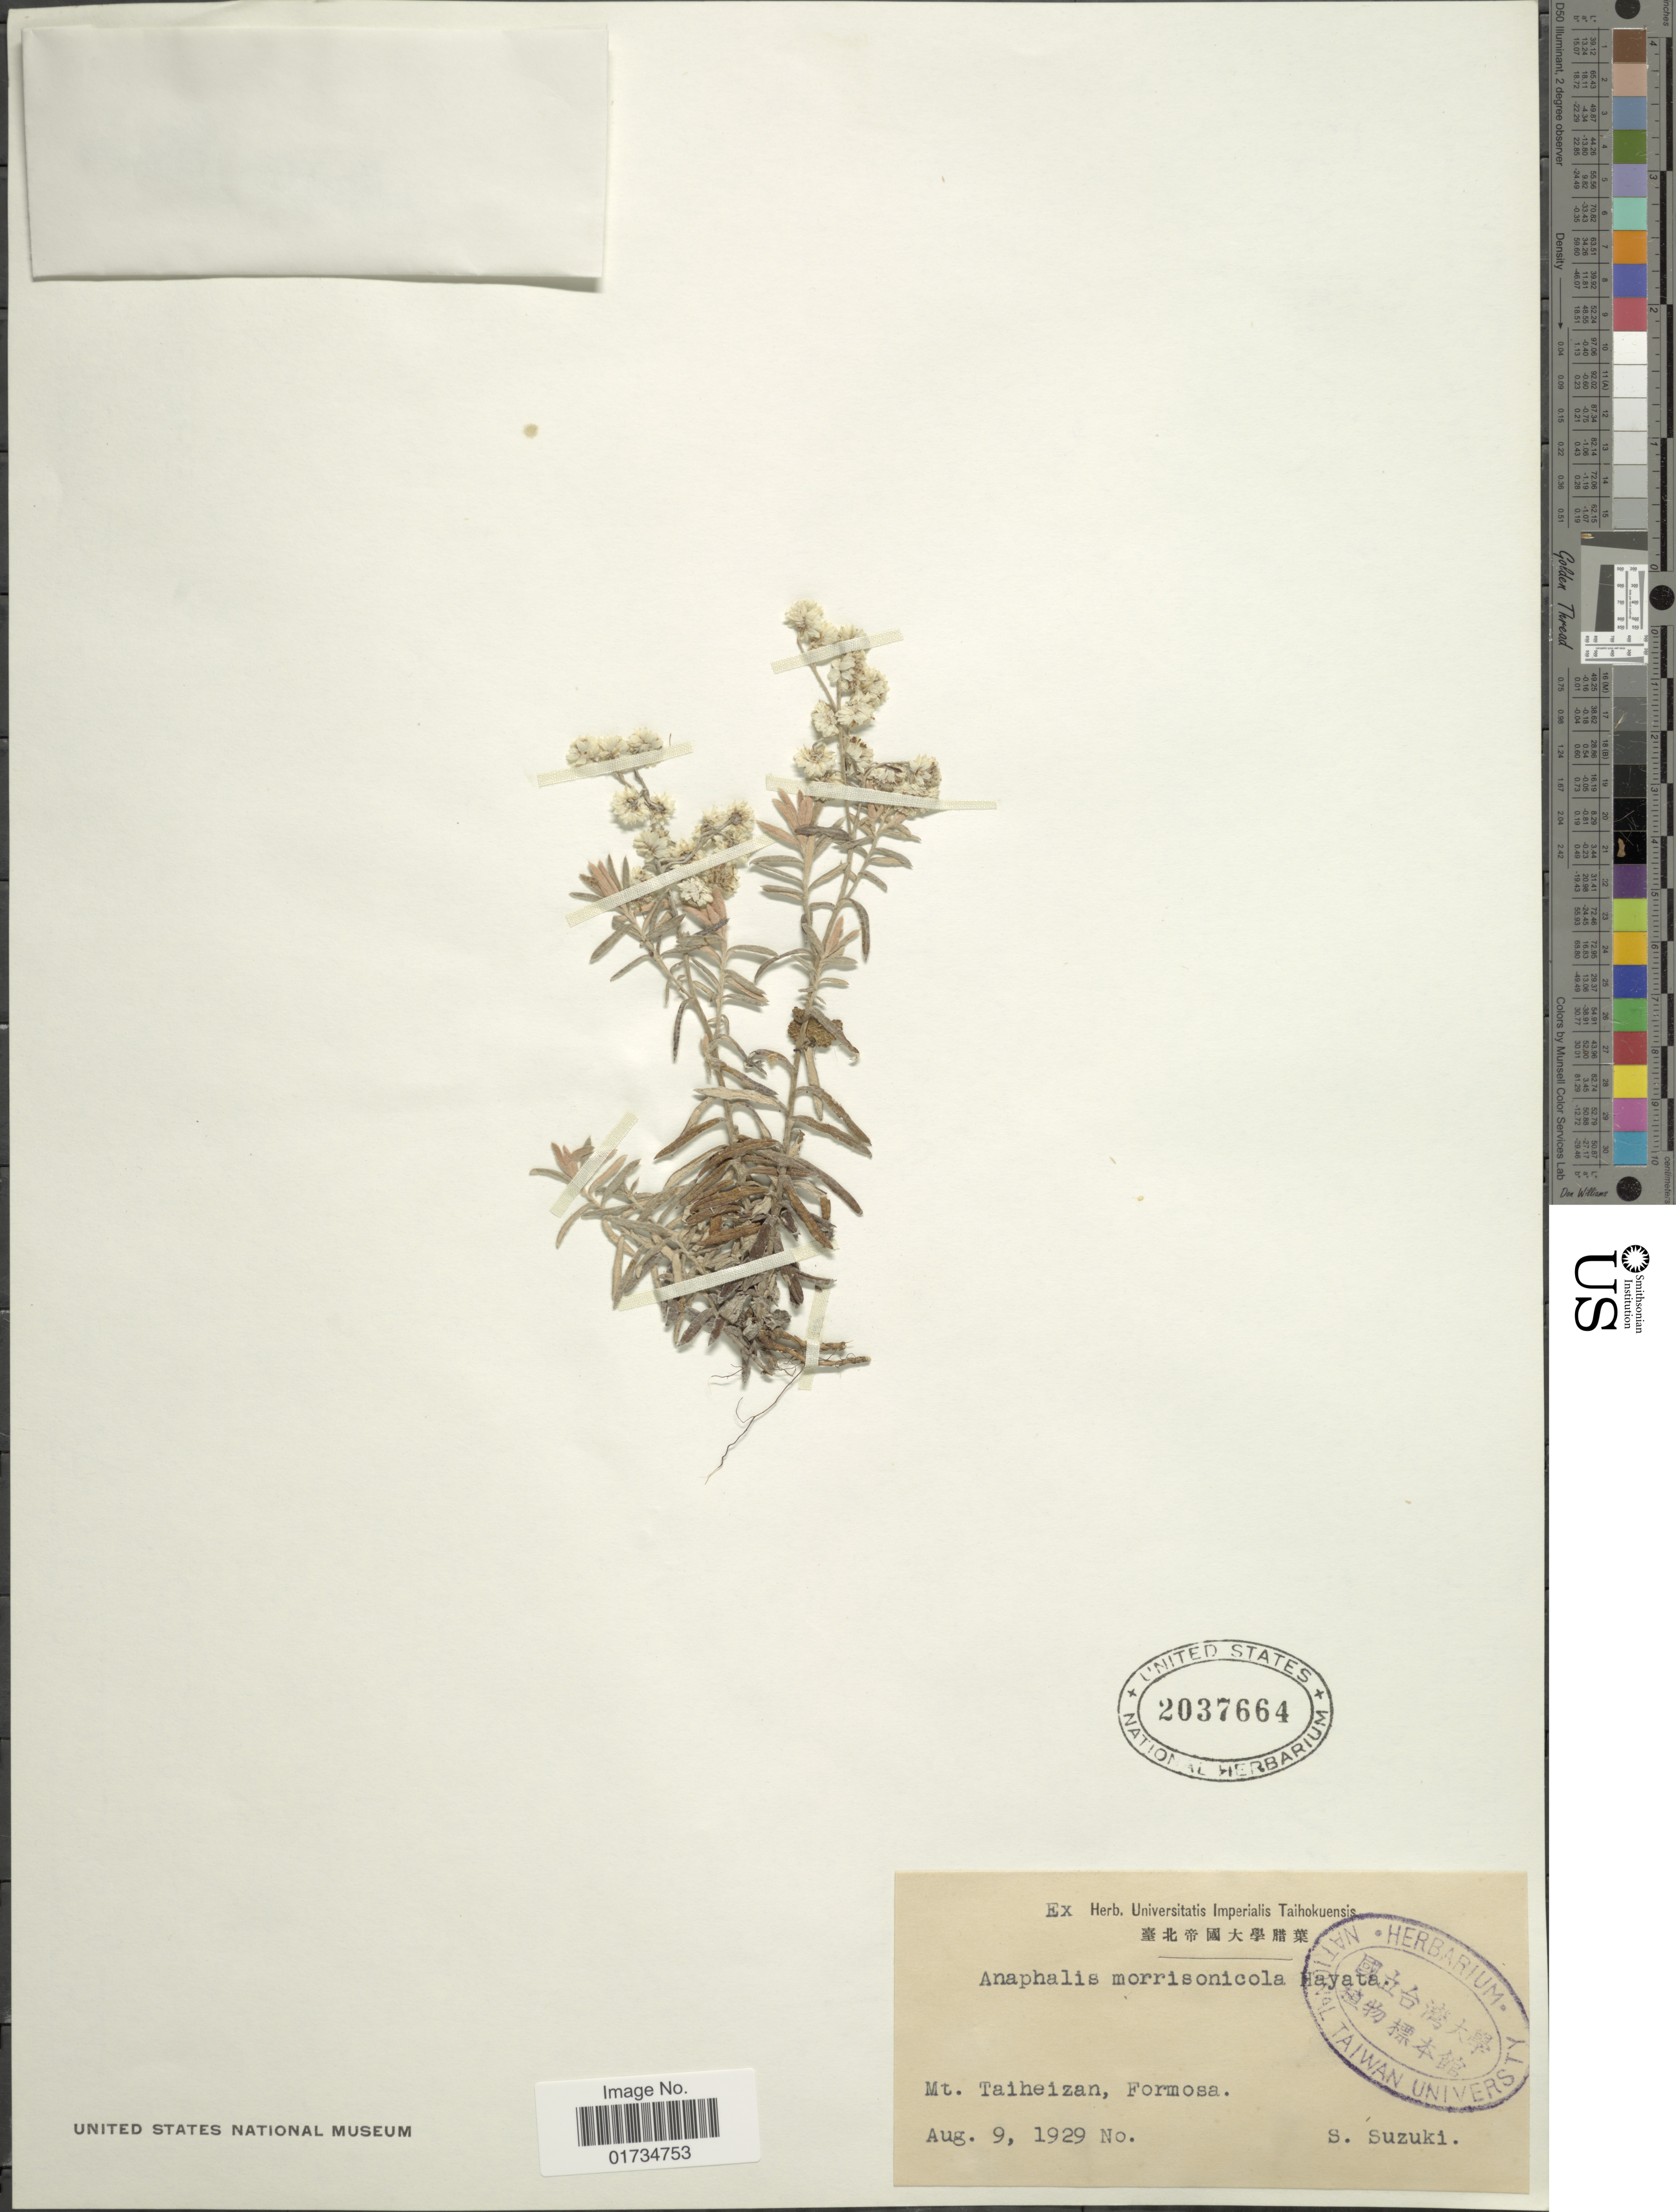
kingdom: Plantae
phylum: Tracheophyta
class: Magnoliopsida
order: Asterales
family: Asteraceae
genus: Anaphalis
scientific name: Anaphalis morrisonicola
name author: Hayata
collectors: S. Suzuki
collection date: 1929-08-09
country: Taiwan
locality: Mt. Taiheizan, Formosa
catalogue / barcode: US 2037664